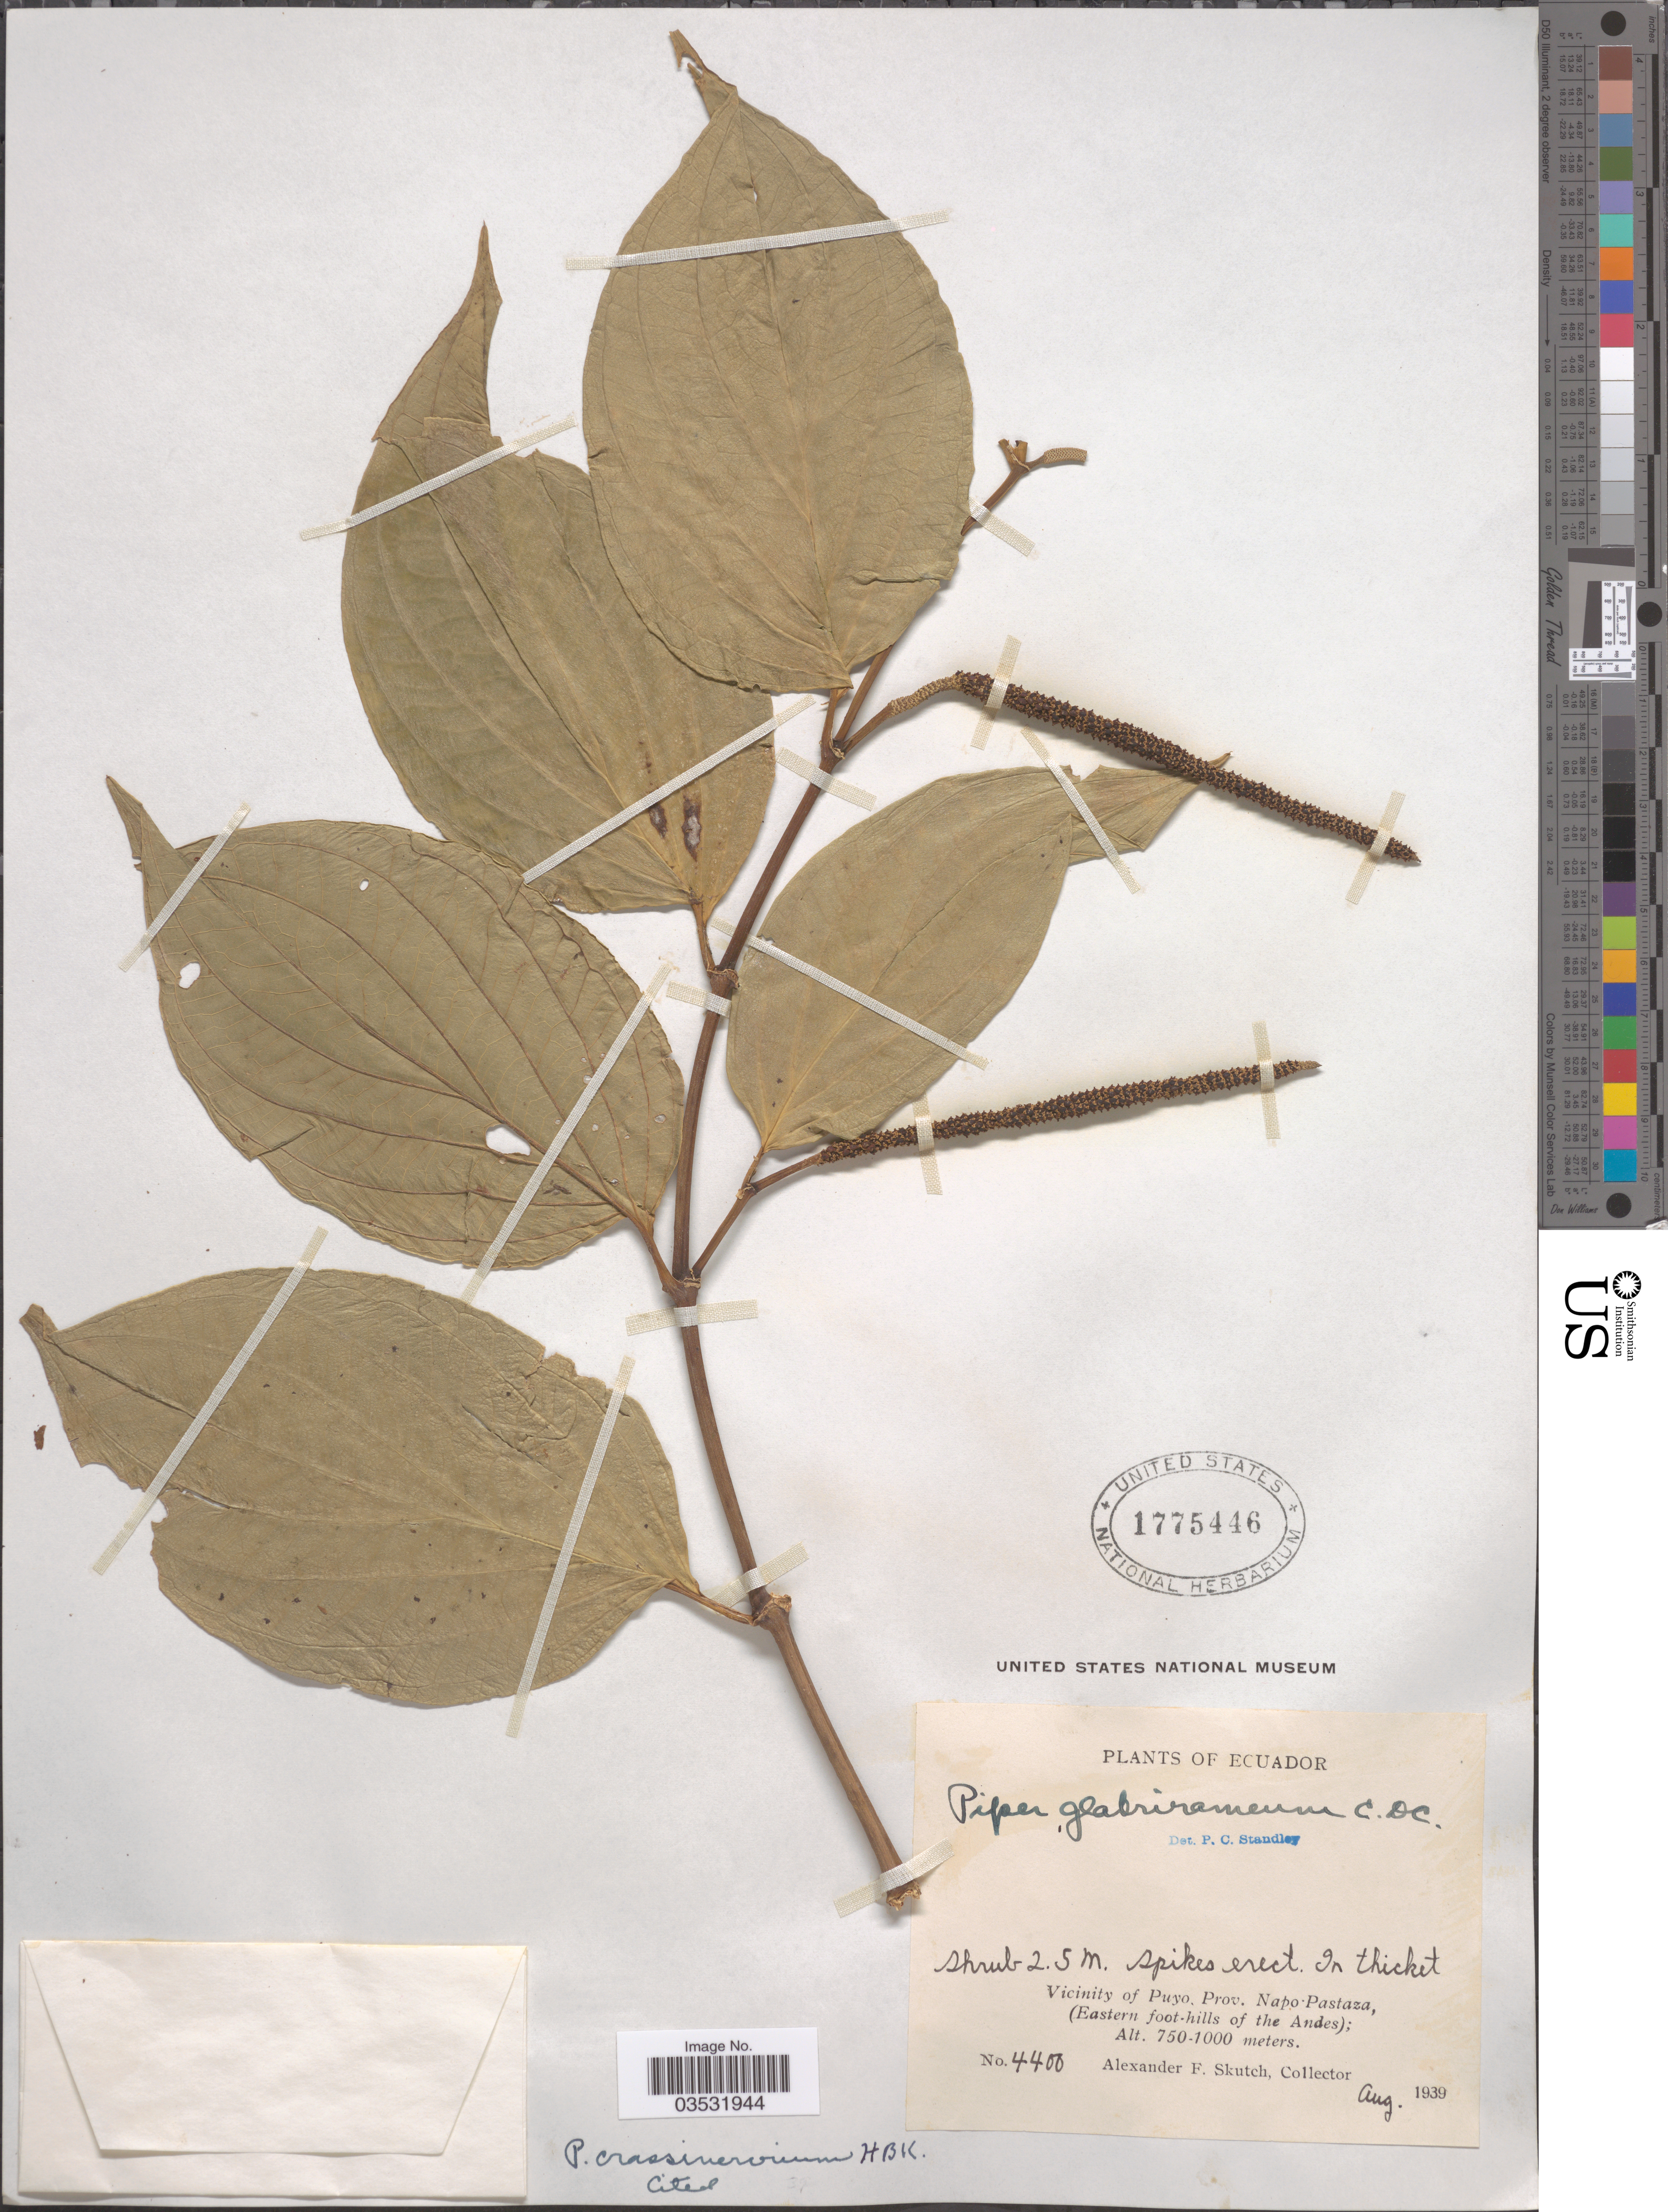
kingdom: Plantae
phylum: Tracheophyta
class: Magnoliopsida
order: Piperales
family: Piperaceae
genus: Piper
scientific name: Piper crassinervium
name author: Kunth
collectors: A. F. Skutch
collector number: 4400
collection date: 1939-08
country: Ecuador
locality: Vicinity of Puyo, Prov. Napo-Pastaza, (Eastern foot-hills of the Andes).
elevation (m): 750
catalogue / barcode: US 1775446